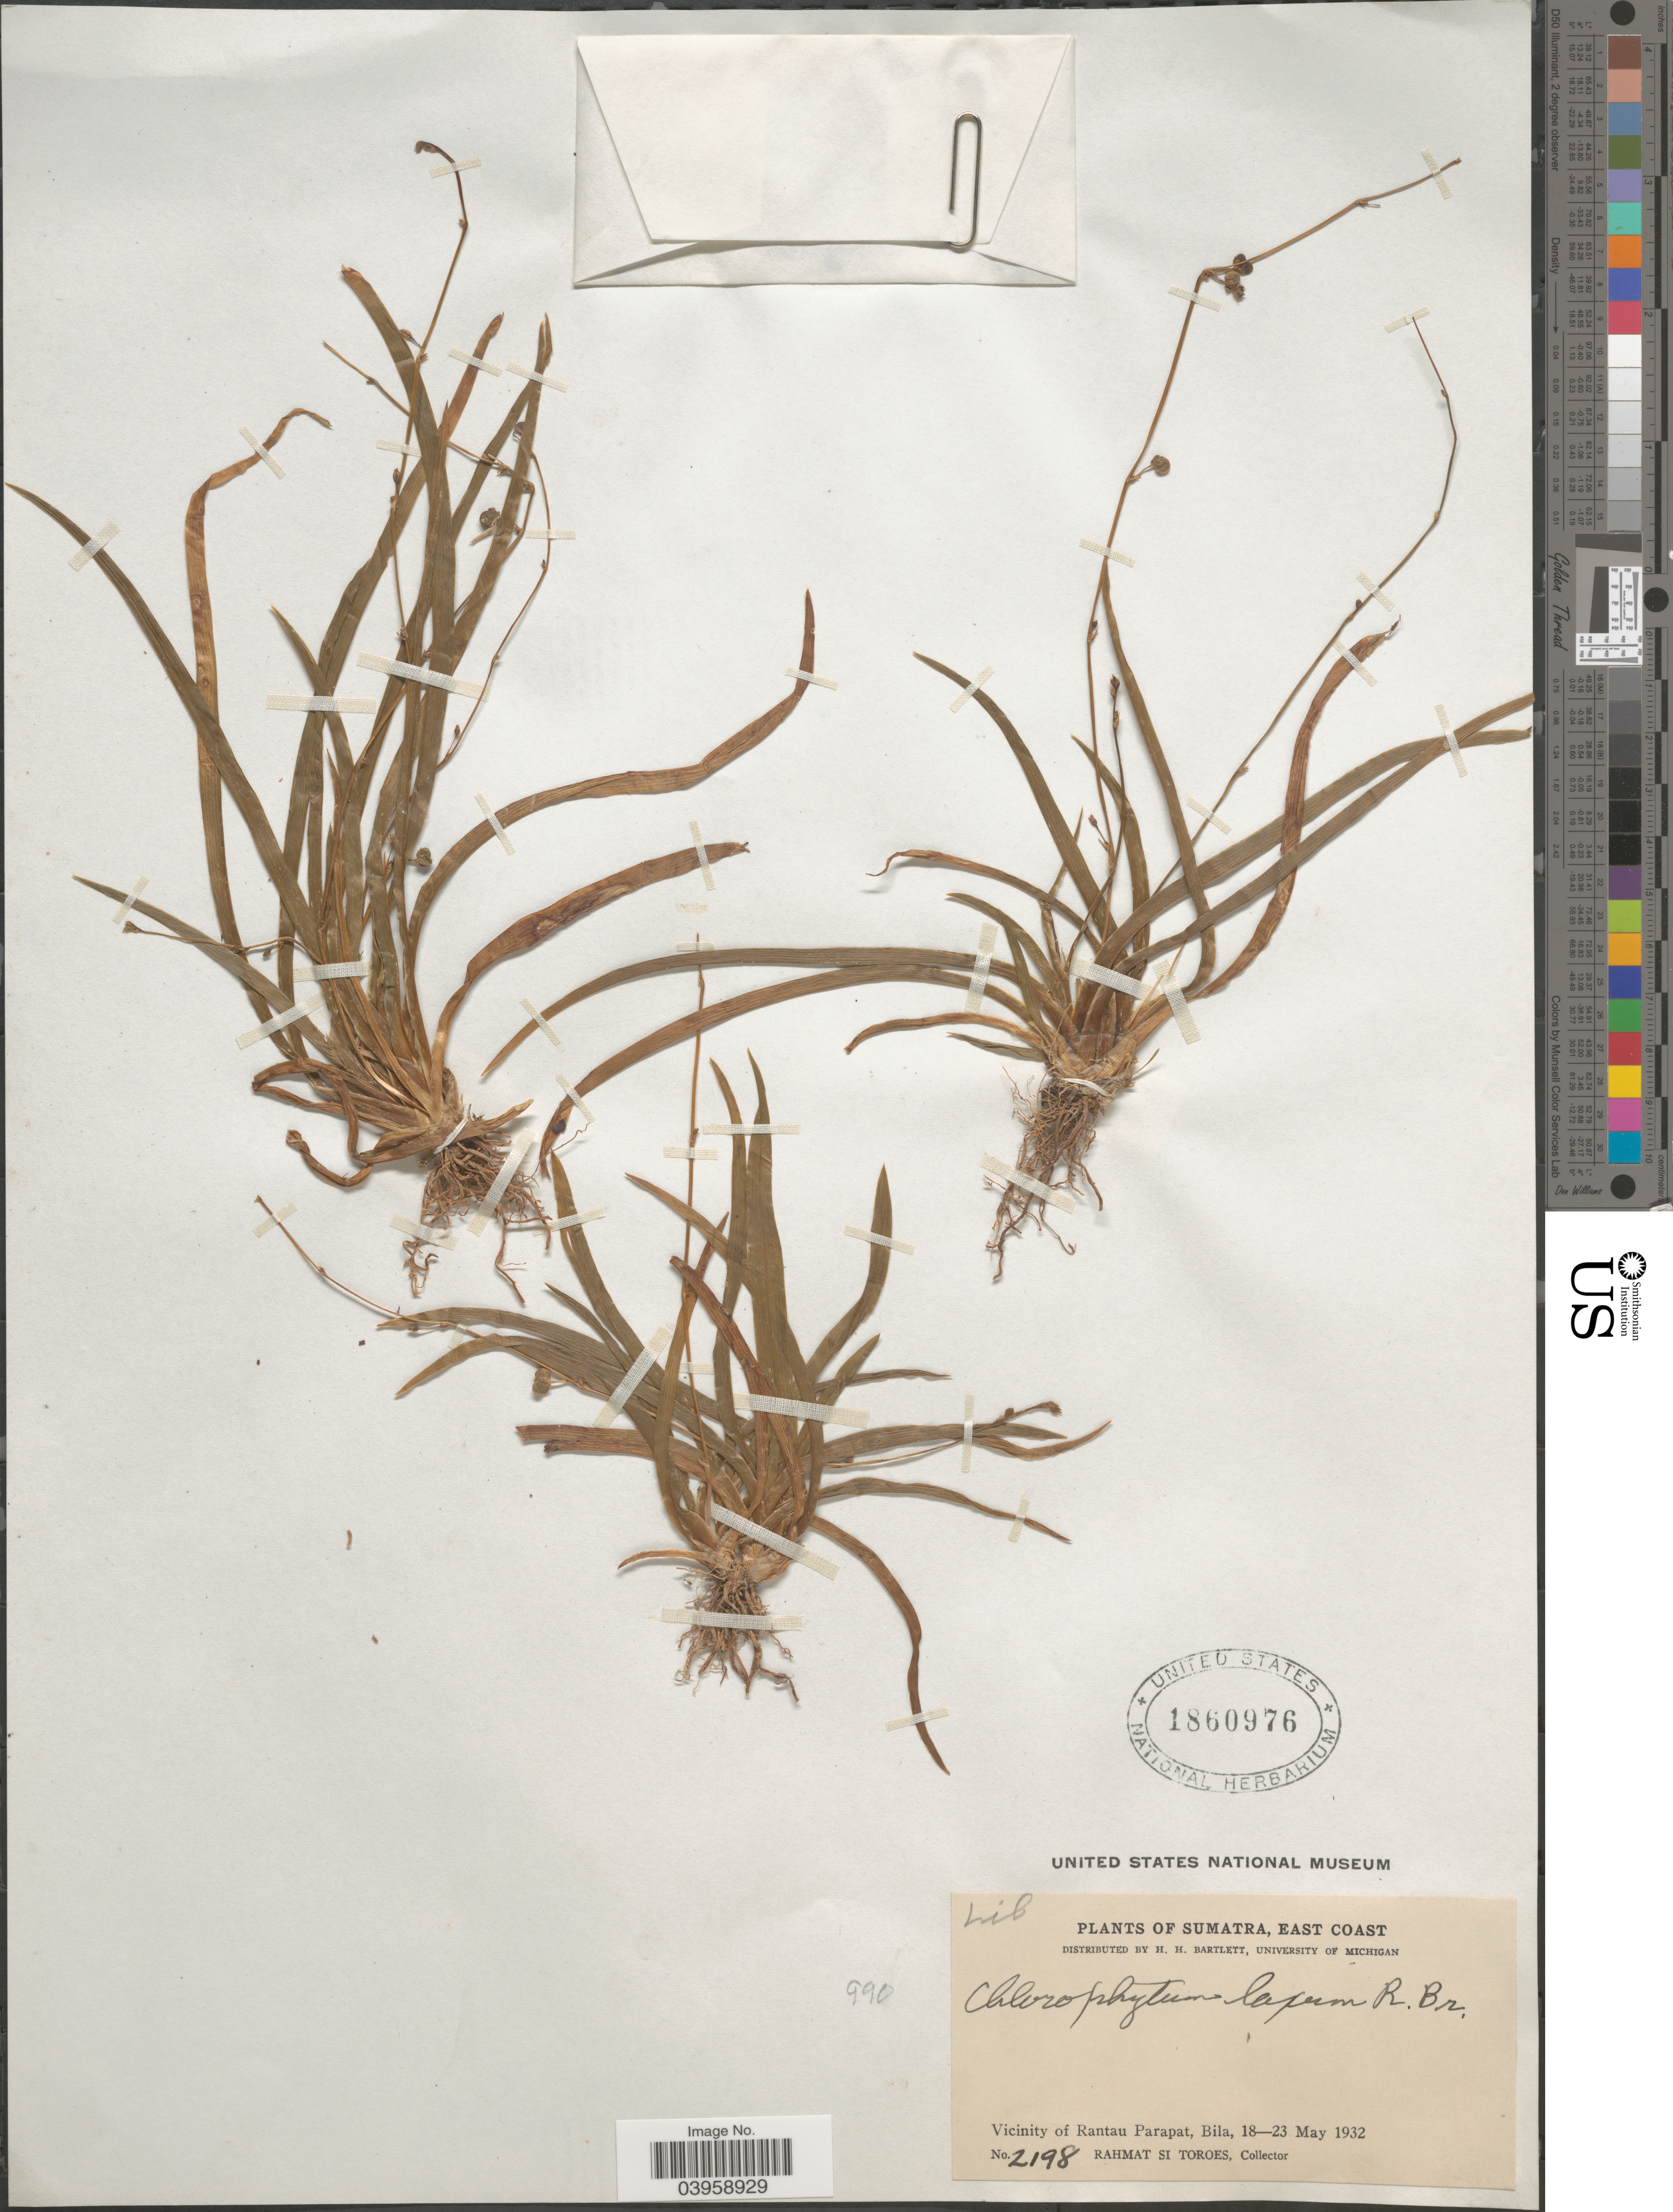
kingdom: Plantae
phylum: Tracheophyta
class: Liliopsida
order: Asparagales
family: Asparagaceae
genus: Chlorophytum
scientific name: Chlorophytum laxum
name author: R. Br.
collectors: Rahmat Si Boeea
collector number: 2198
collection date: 1932-05-18/1932-05-23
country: Indonesia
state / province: Sumatra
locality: East Coast. Vicinity of Rantau Parapat, Bila.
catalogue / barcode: US 1860976